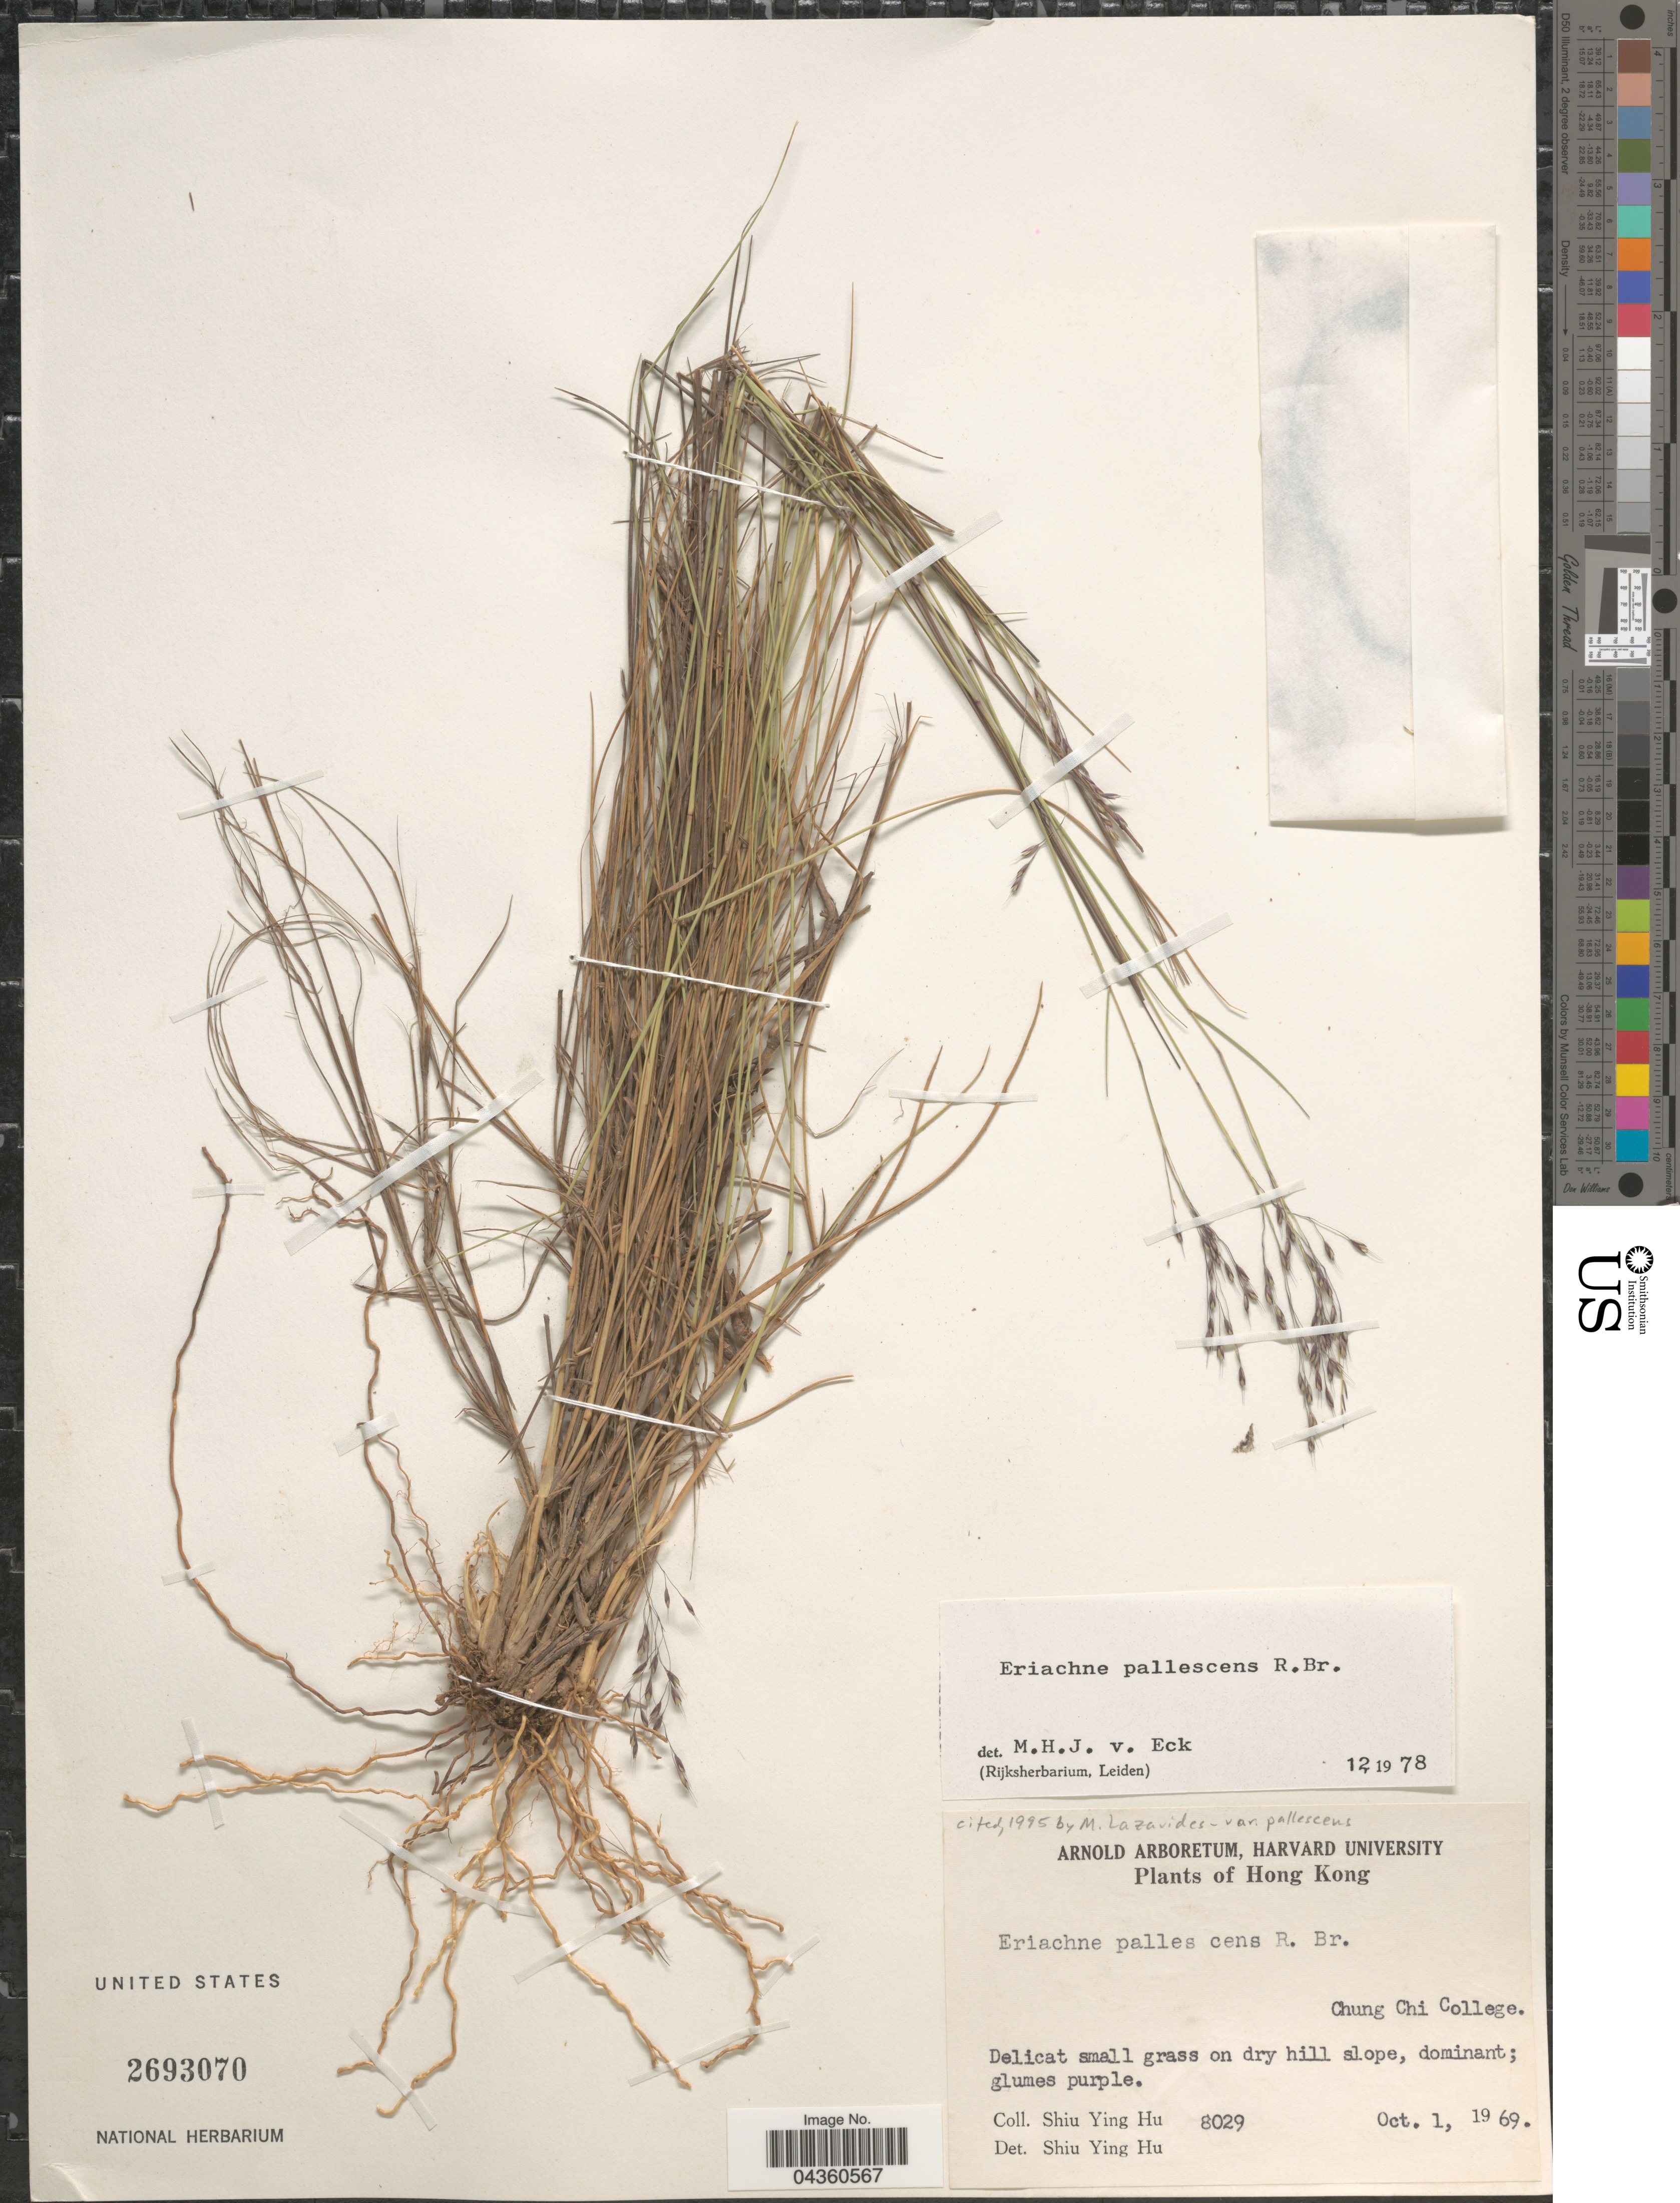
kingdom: Plantae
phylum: Tracheophyta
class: Liliopsida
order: Poales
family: Poaceae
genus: Eriachne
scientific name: Eriachne pallescens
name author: R. Br.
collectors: S. Y. Hu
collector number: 8029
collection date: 1969-10-01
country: China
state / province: Hong Kong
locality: Chung Chi College.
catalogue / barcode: US 2693070